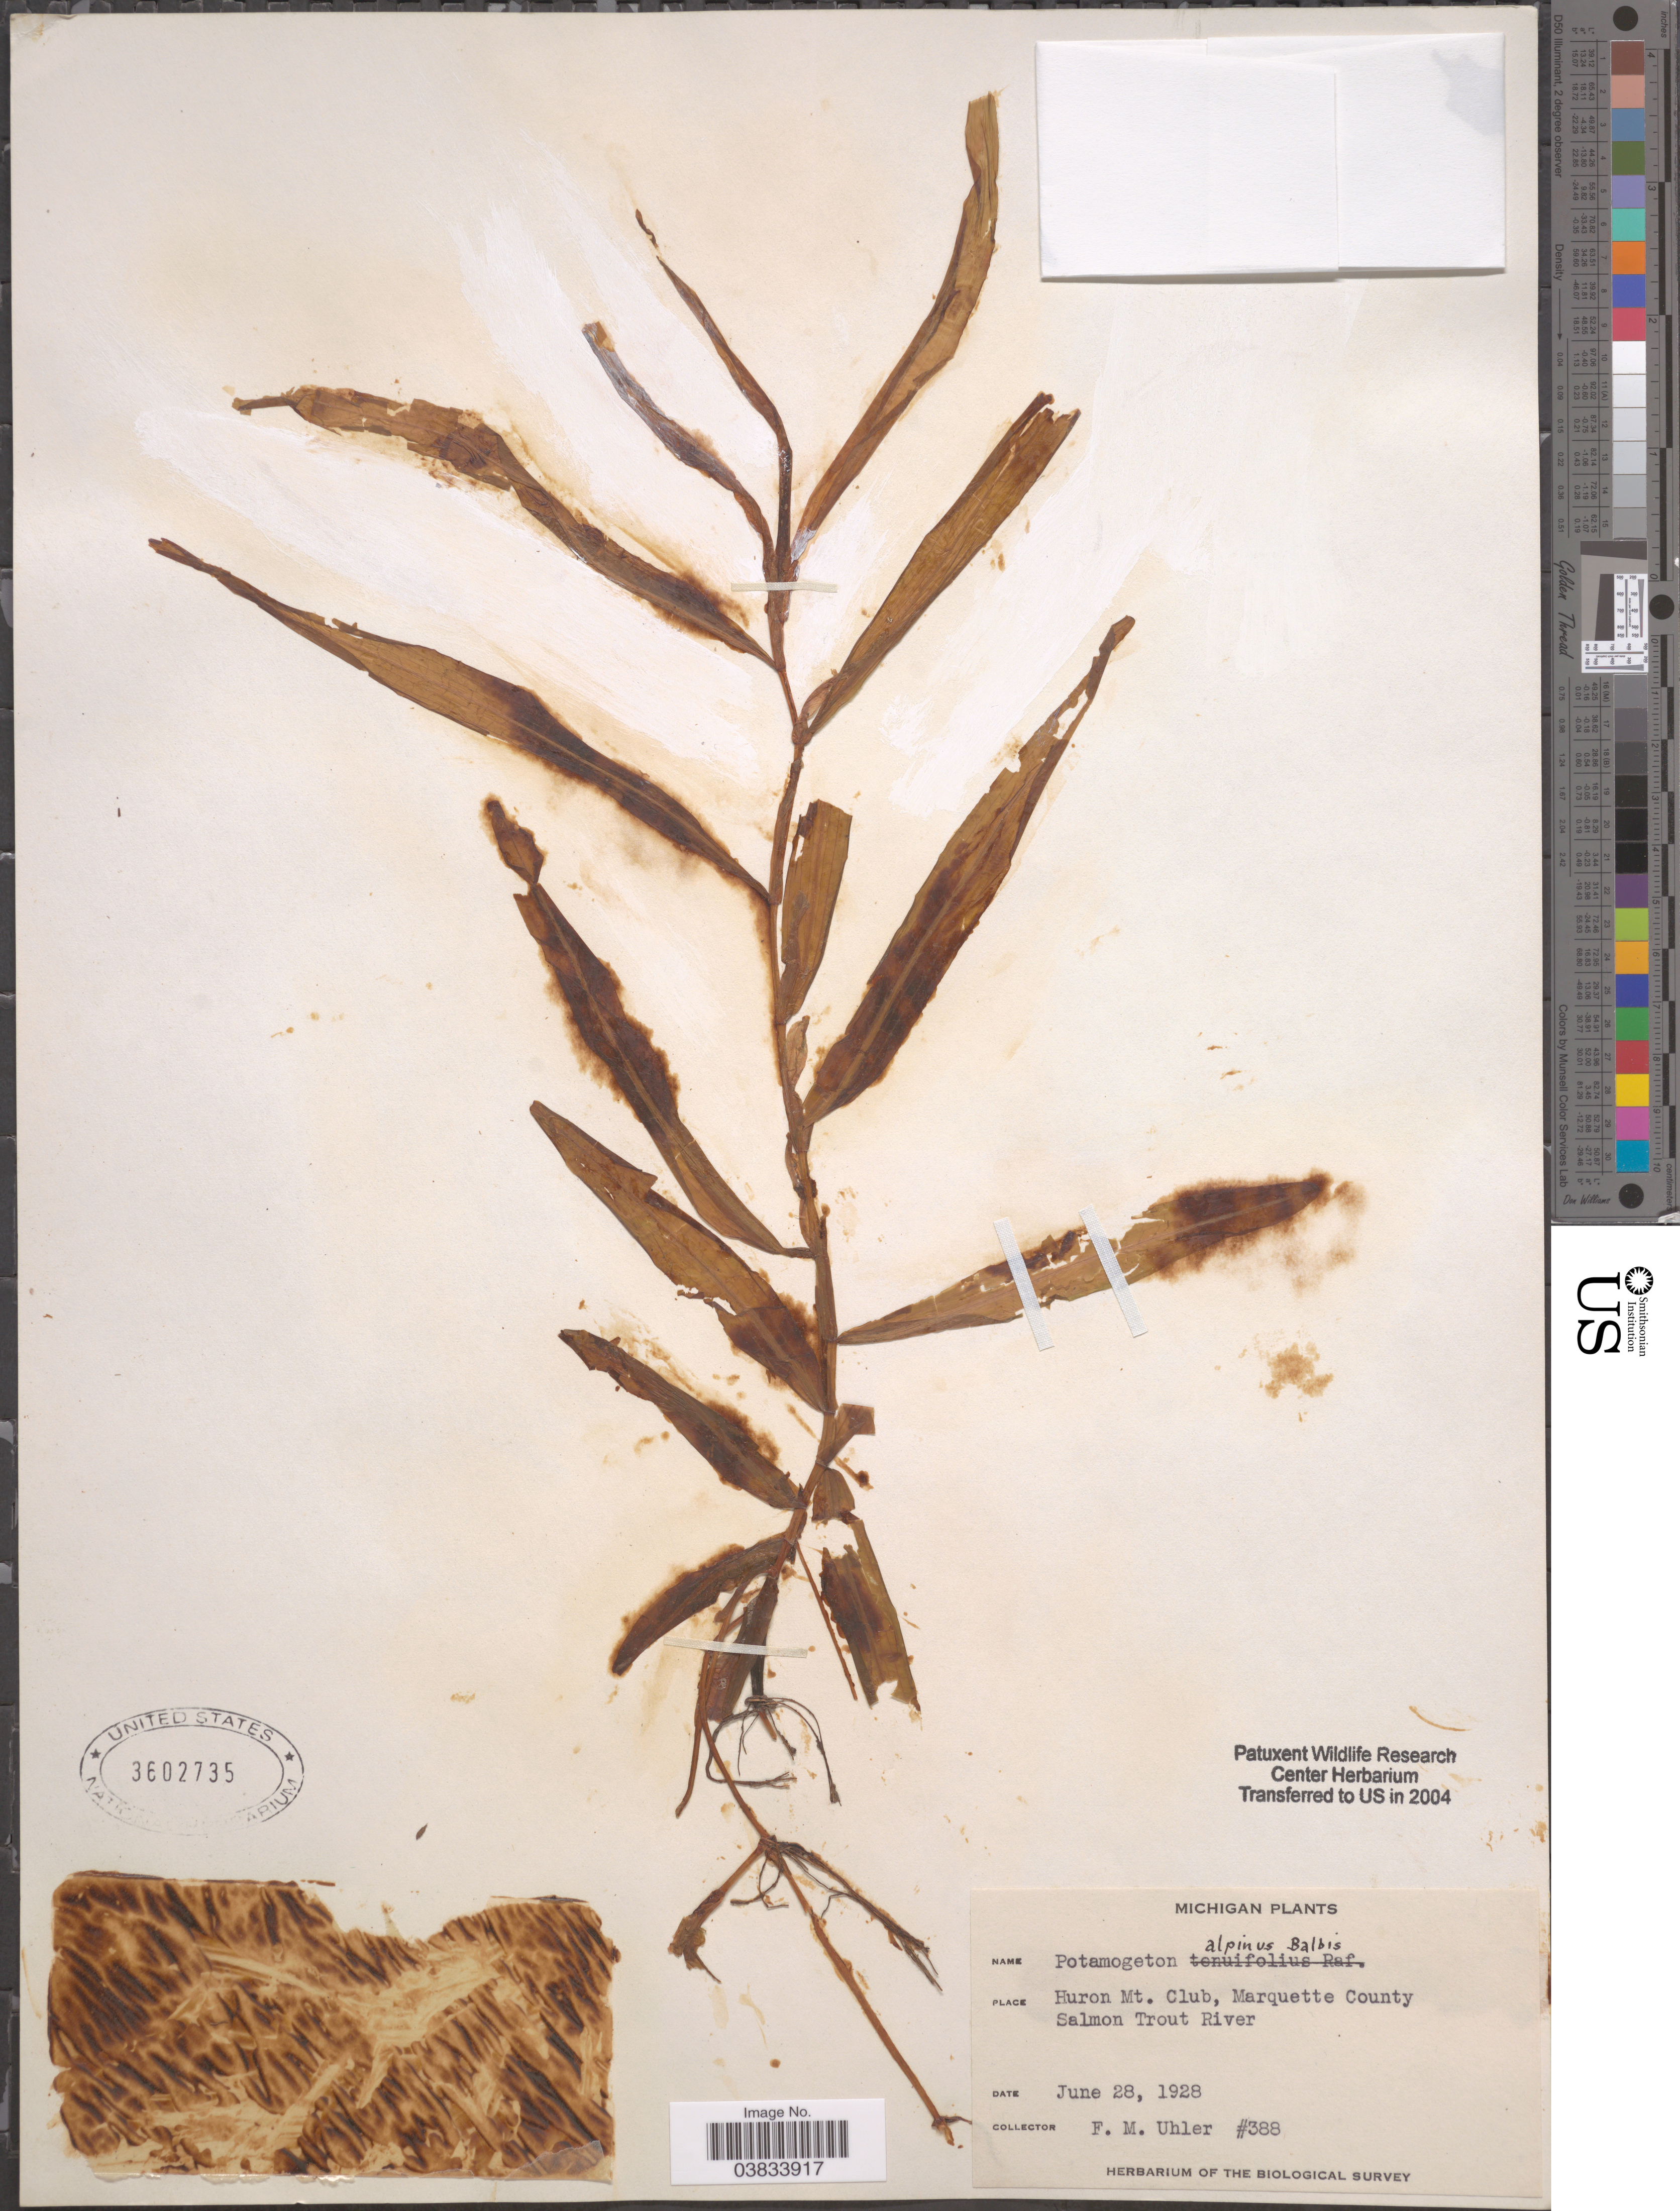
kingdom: Plantae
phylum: Tracheophyta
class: Liliopsida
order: Alismatales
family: Potamogetonaceae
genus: Potamogeton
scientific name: Potamogeton alpinus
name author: Balb.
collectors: F. M. Uhler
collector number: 388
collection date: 1928-06-28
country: United States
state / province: Michigan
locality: Huron Mt. Club, Marquette County. Salmon Trout River.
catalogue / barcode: US 3602735